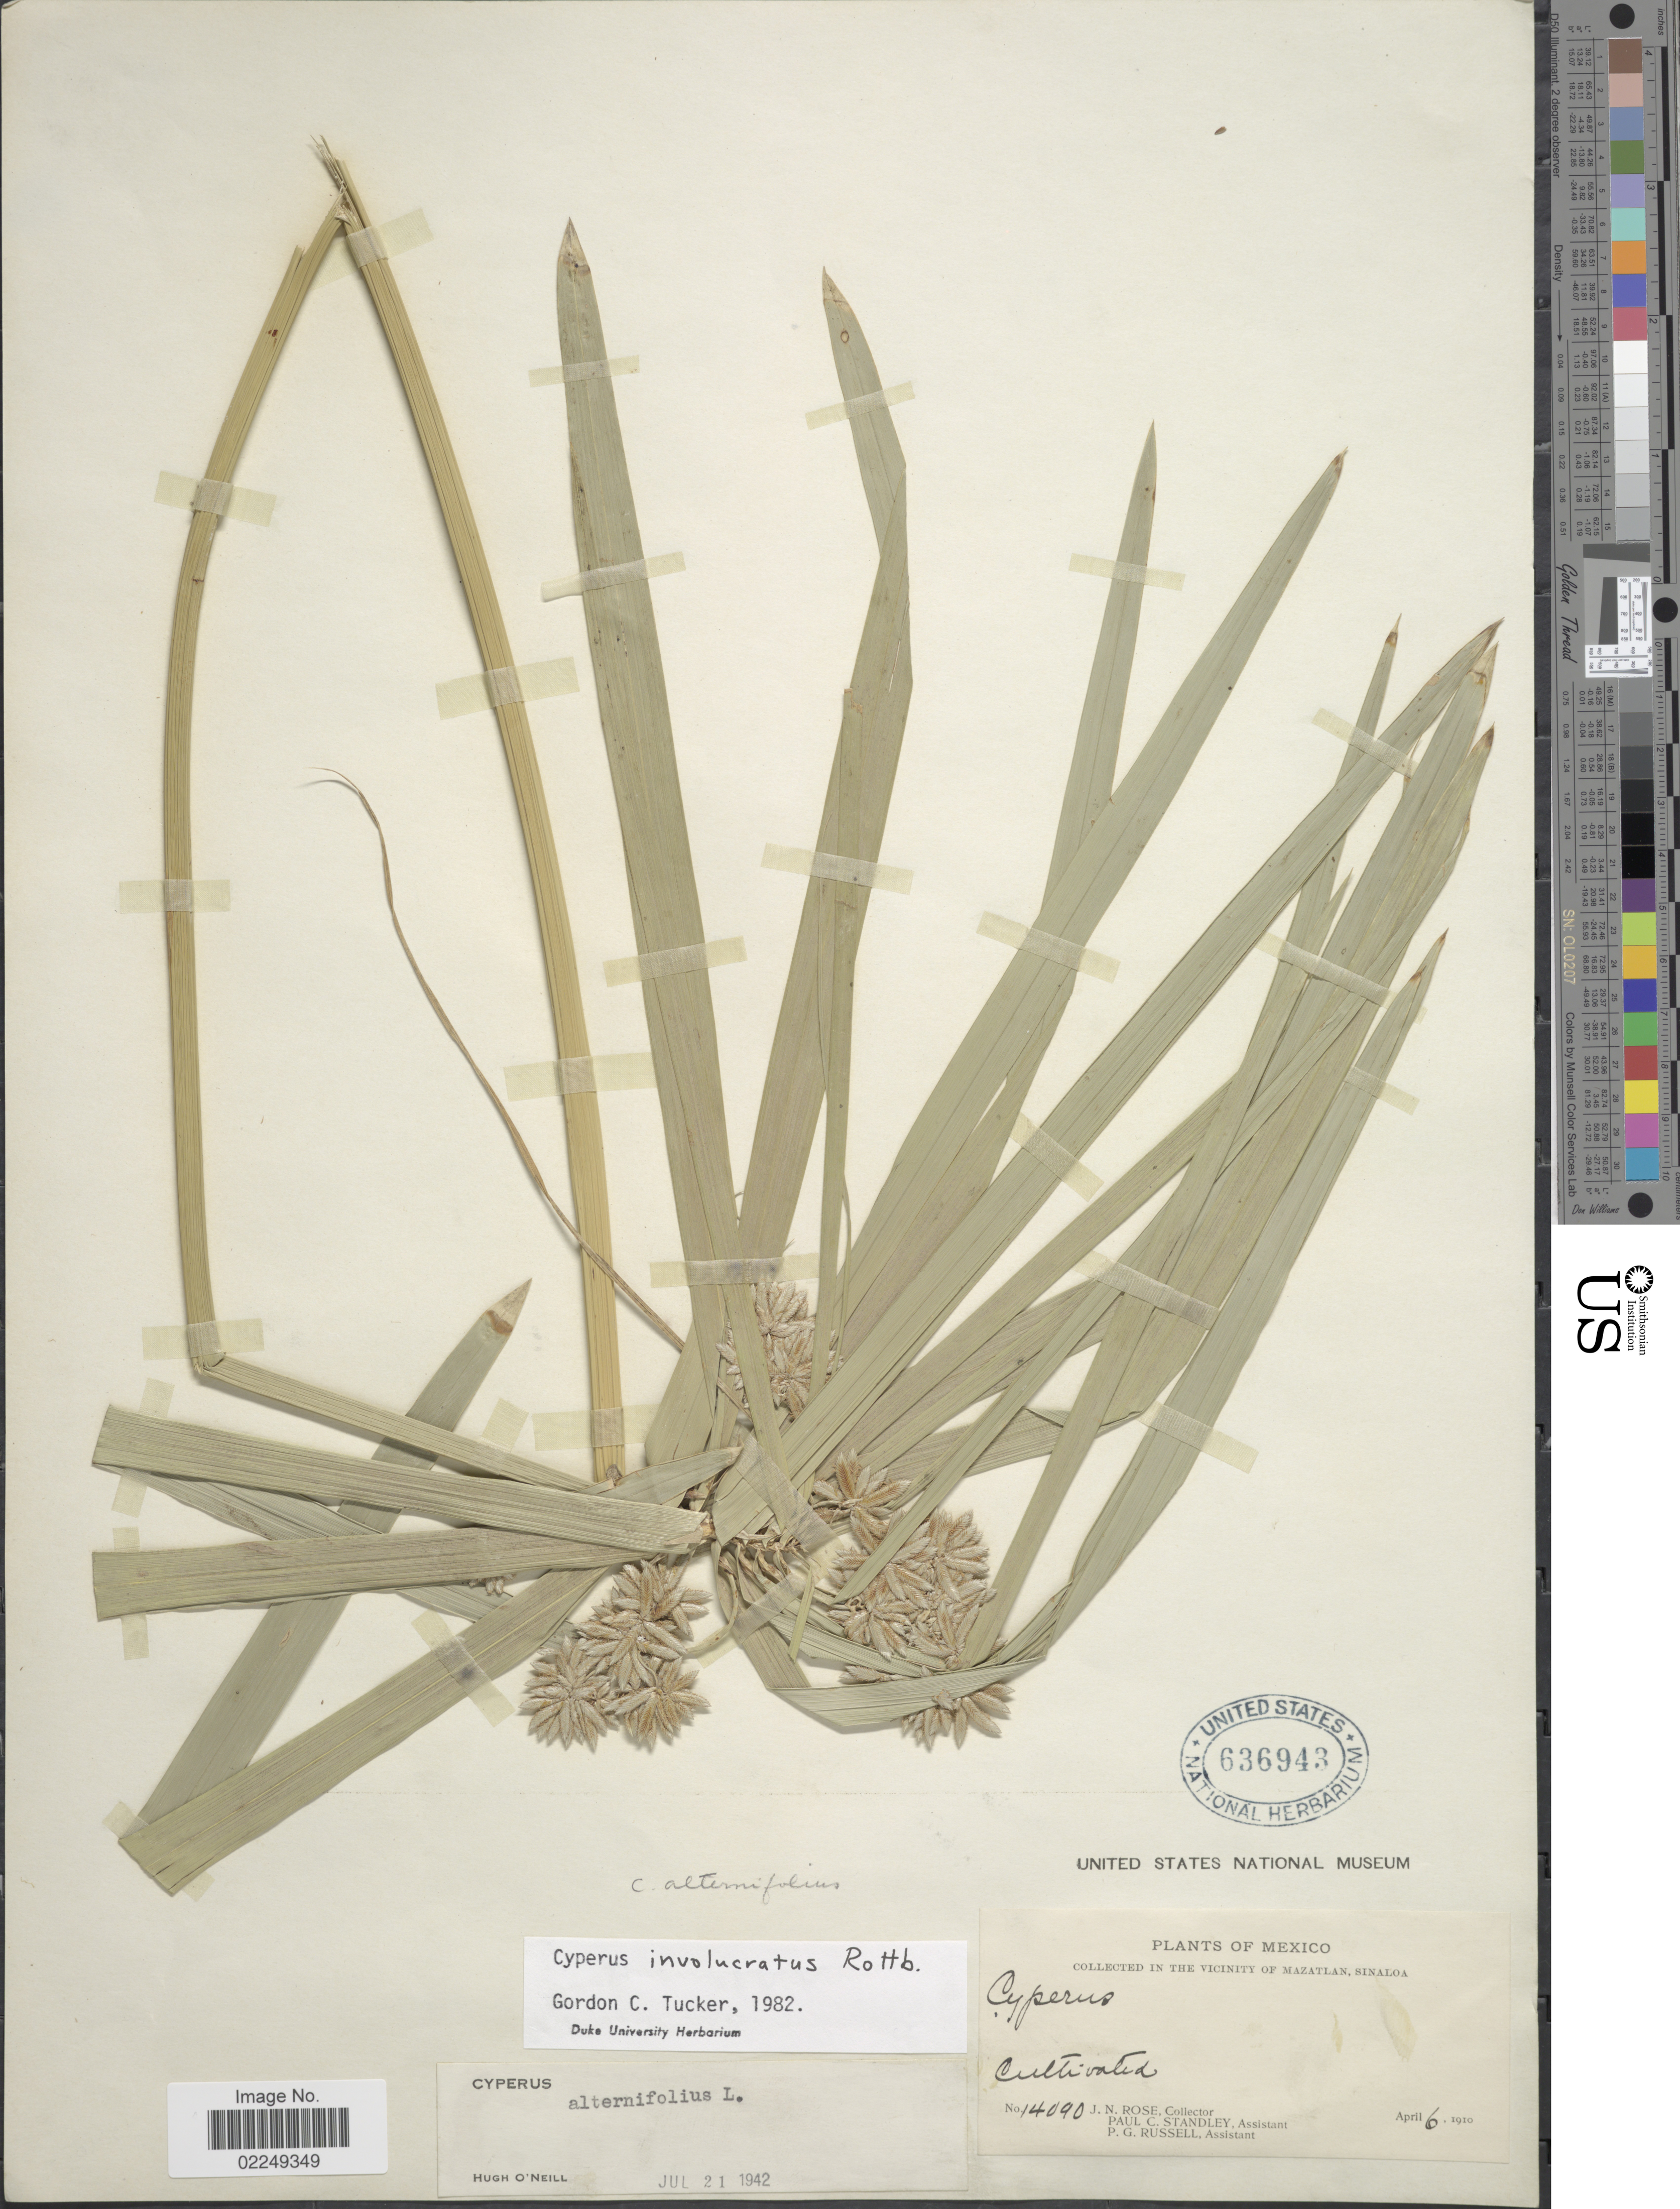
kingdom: Plantae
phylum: Tracheophyta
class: Liliopsida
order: Poales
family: Cyperaceae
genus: Cyperus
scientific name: Cyperus involucratus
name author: Rottb.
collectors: J. N. Rose, P. C. Standley & P. G. Russell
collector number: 14090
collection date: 1910-04-06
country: Mexico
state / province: Sinaloa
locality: In the Vicinity of Mazatlan, Sinaloa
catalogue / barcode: US 636943